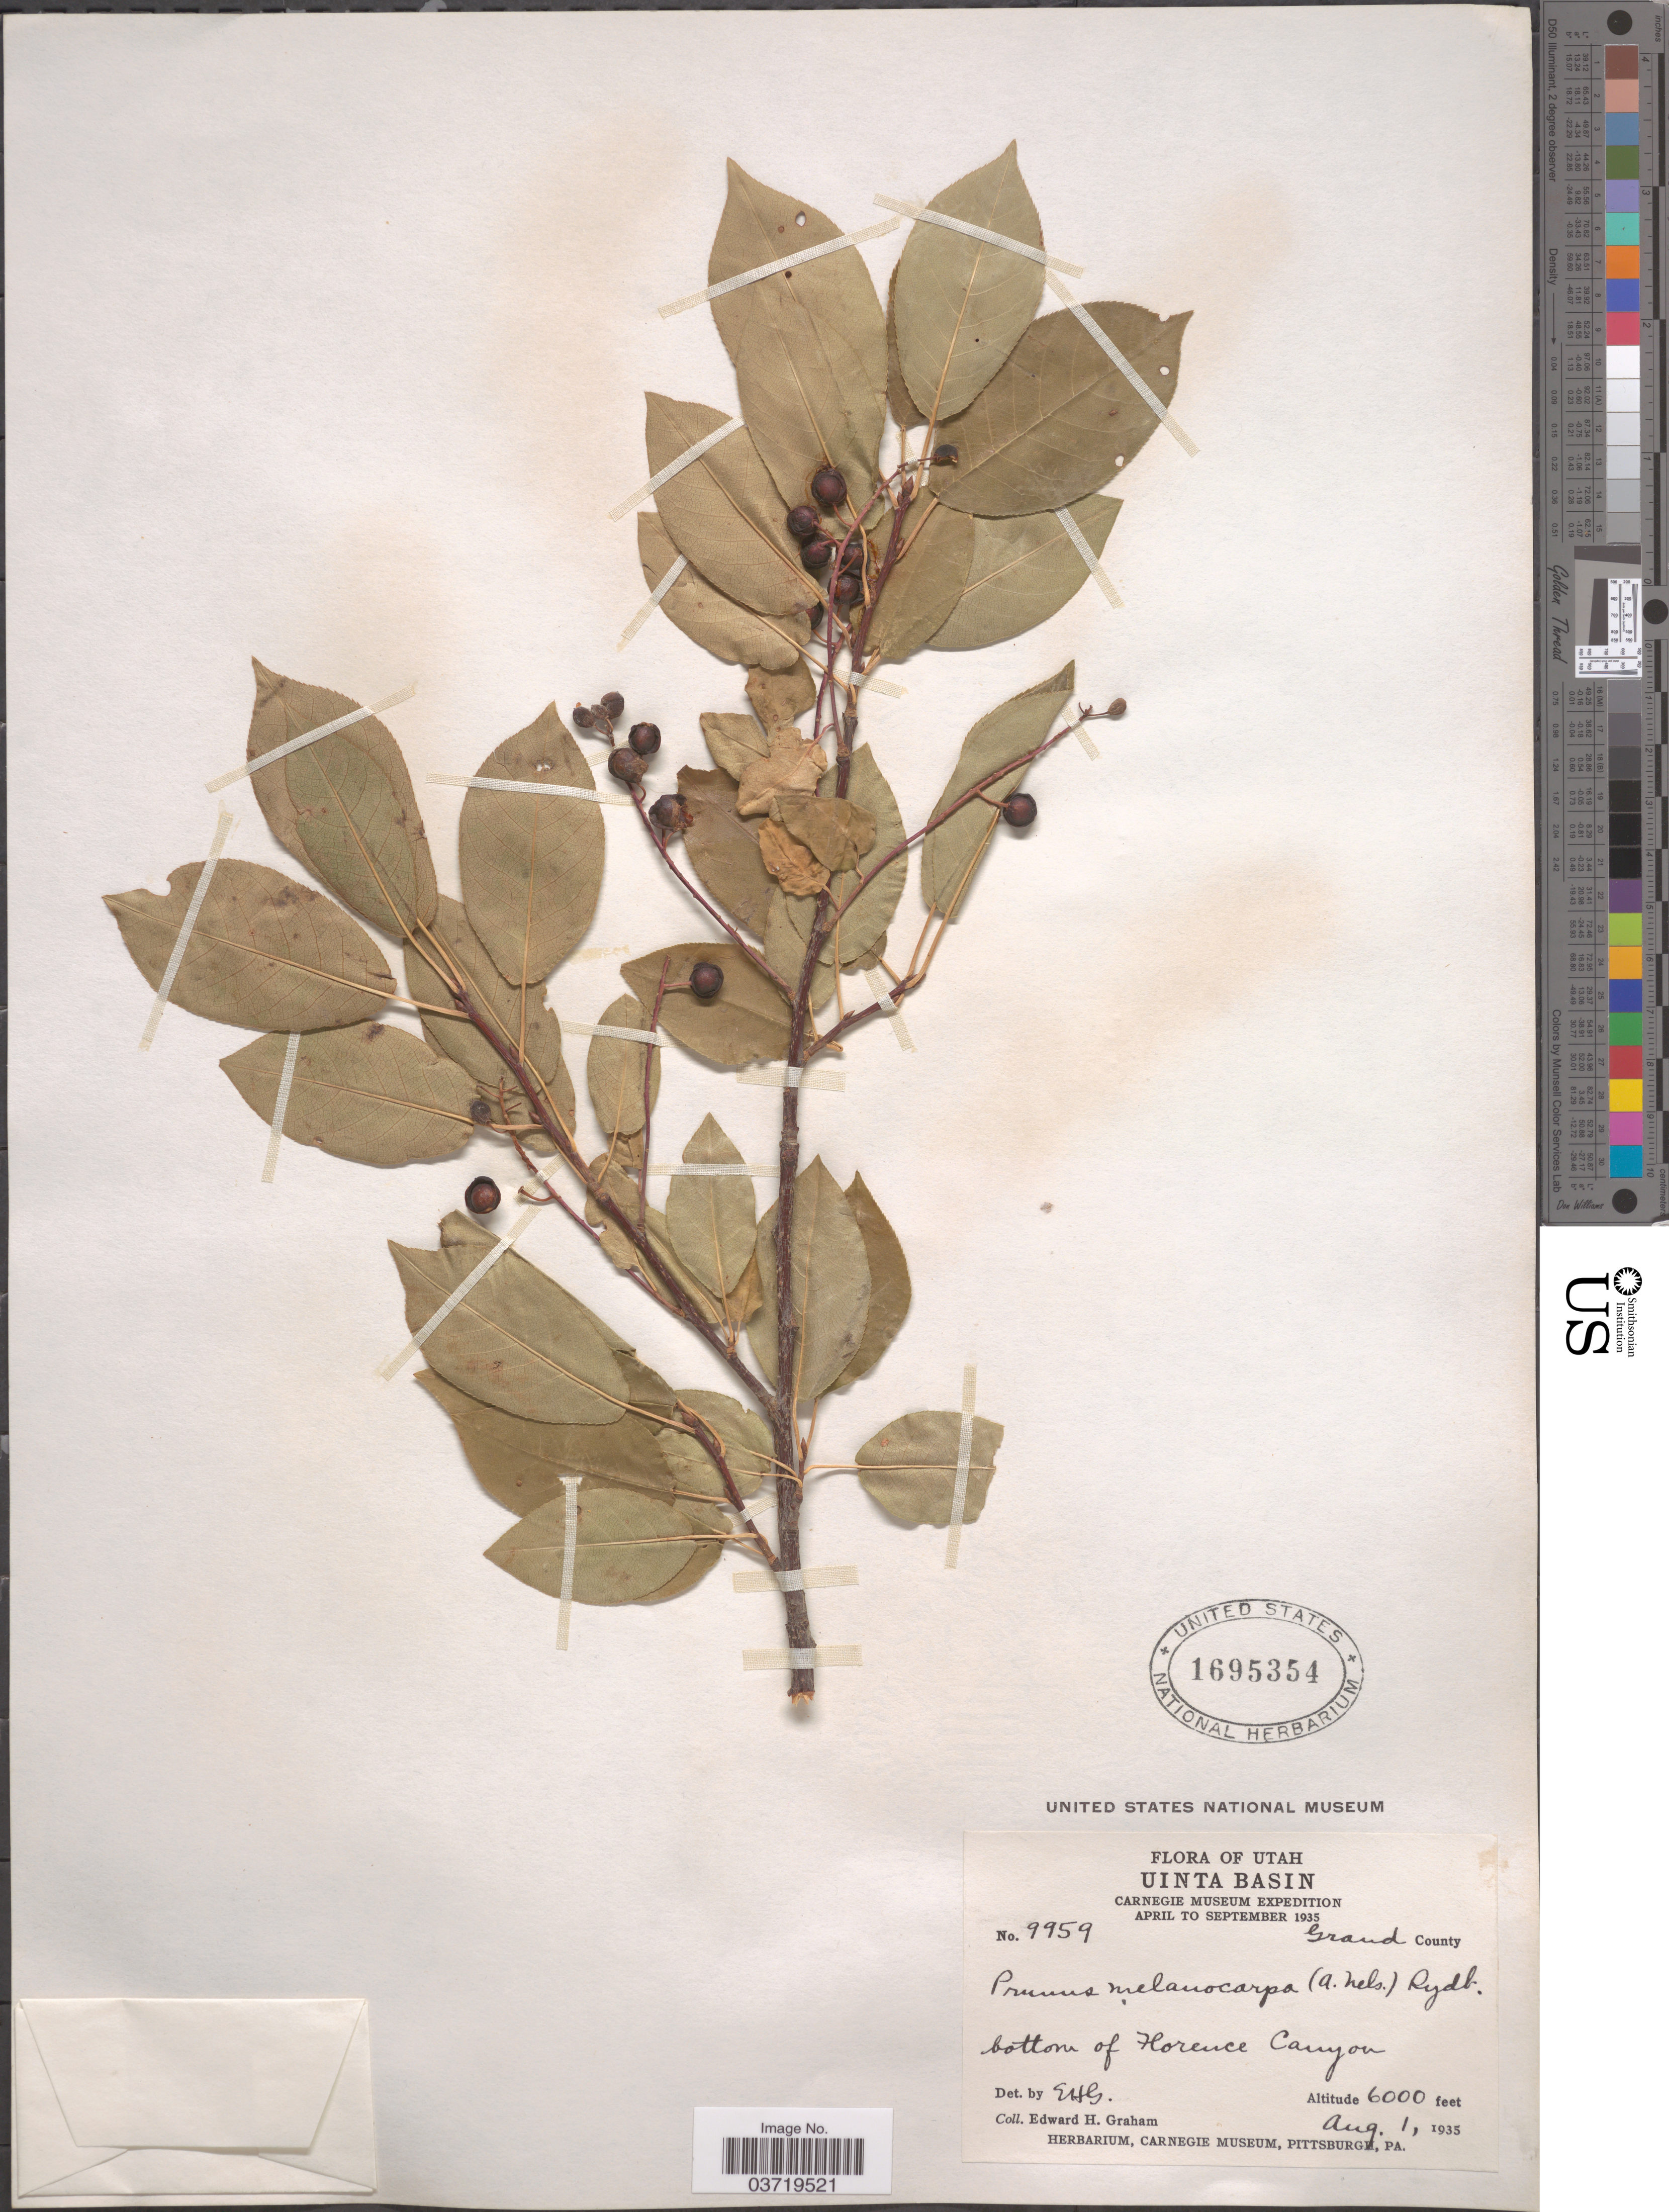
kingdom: Plantae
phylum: Tracheophyta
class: Magnoliopsida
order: Rosales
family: Rosaceae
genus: Prunus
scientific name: Prunus virginiana var. demissa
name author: (Nutt.) Torr.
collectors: E. H. Graham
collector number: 9959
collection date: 1935-08-01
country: United States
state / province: Utah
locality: Uinta Basin. Grand County. Bottom of Florence Canyon.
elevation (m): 1829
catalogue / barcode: US 1695354